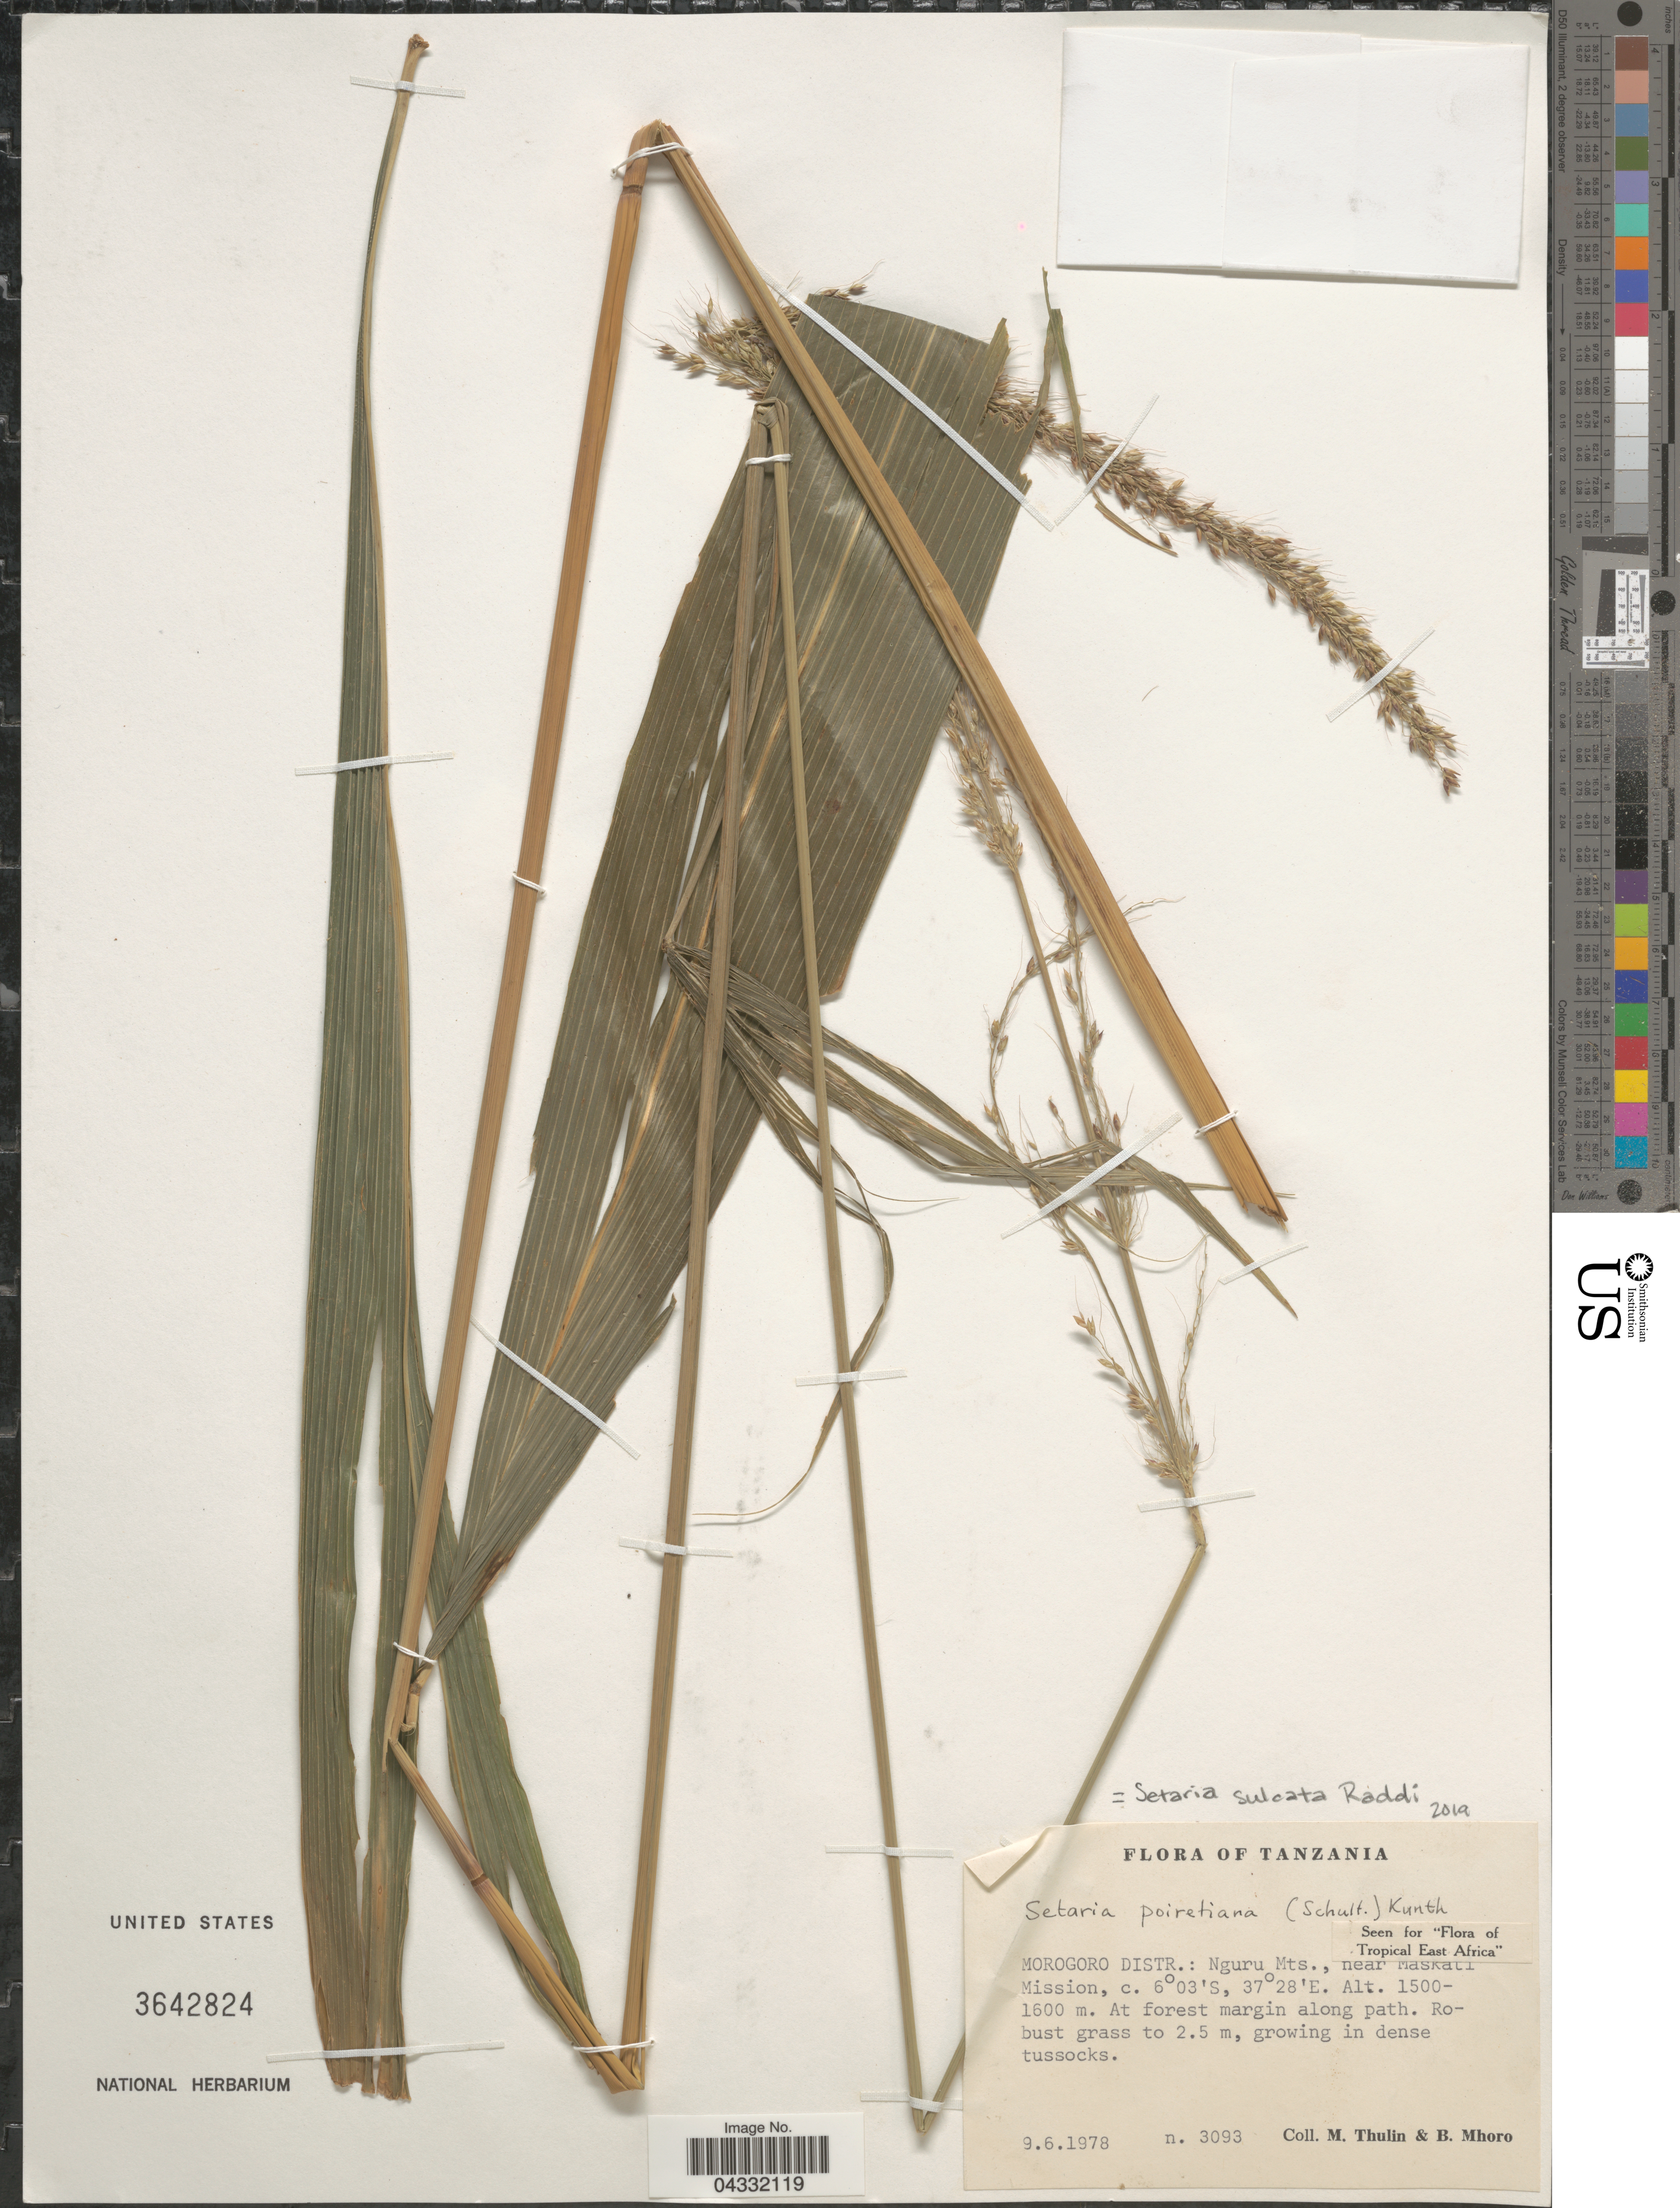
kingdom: Plantae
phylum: Tracheophyta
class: Liliopsida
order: Poales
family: Poaceae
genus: Setaria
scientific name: Setaria sulcata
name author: Raddi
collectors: M. Thulin & B. Mhoro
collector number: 3093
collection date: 1978-06-09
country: Tanzania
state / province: Morogoro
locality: Morogoro Distr.: Nguru Mts., near Maskati Mission. At forest margin along path.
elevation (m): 1500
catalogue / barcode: US 3642824